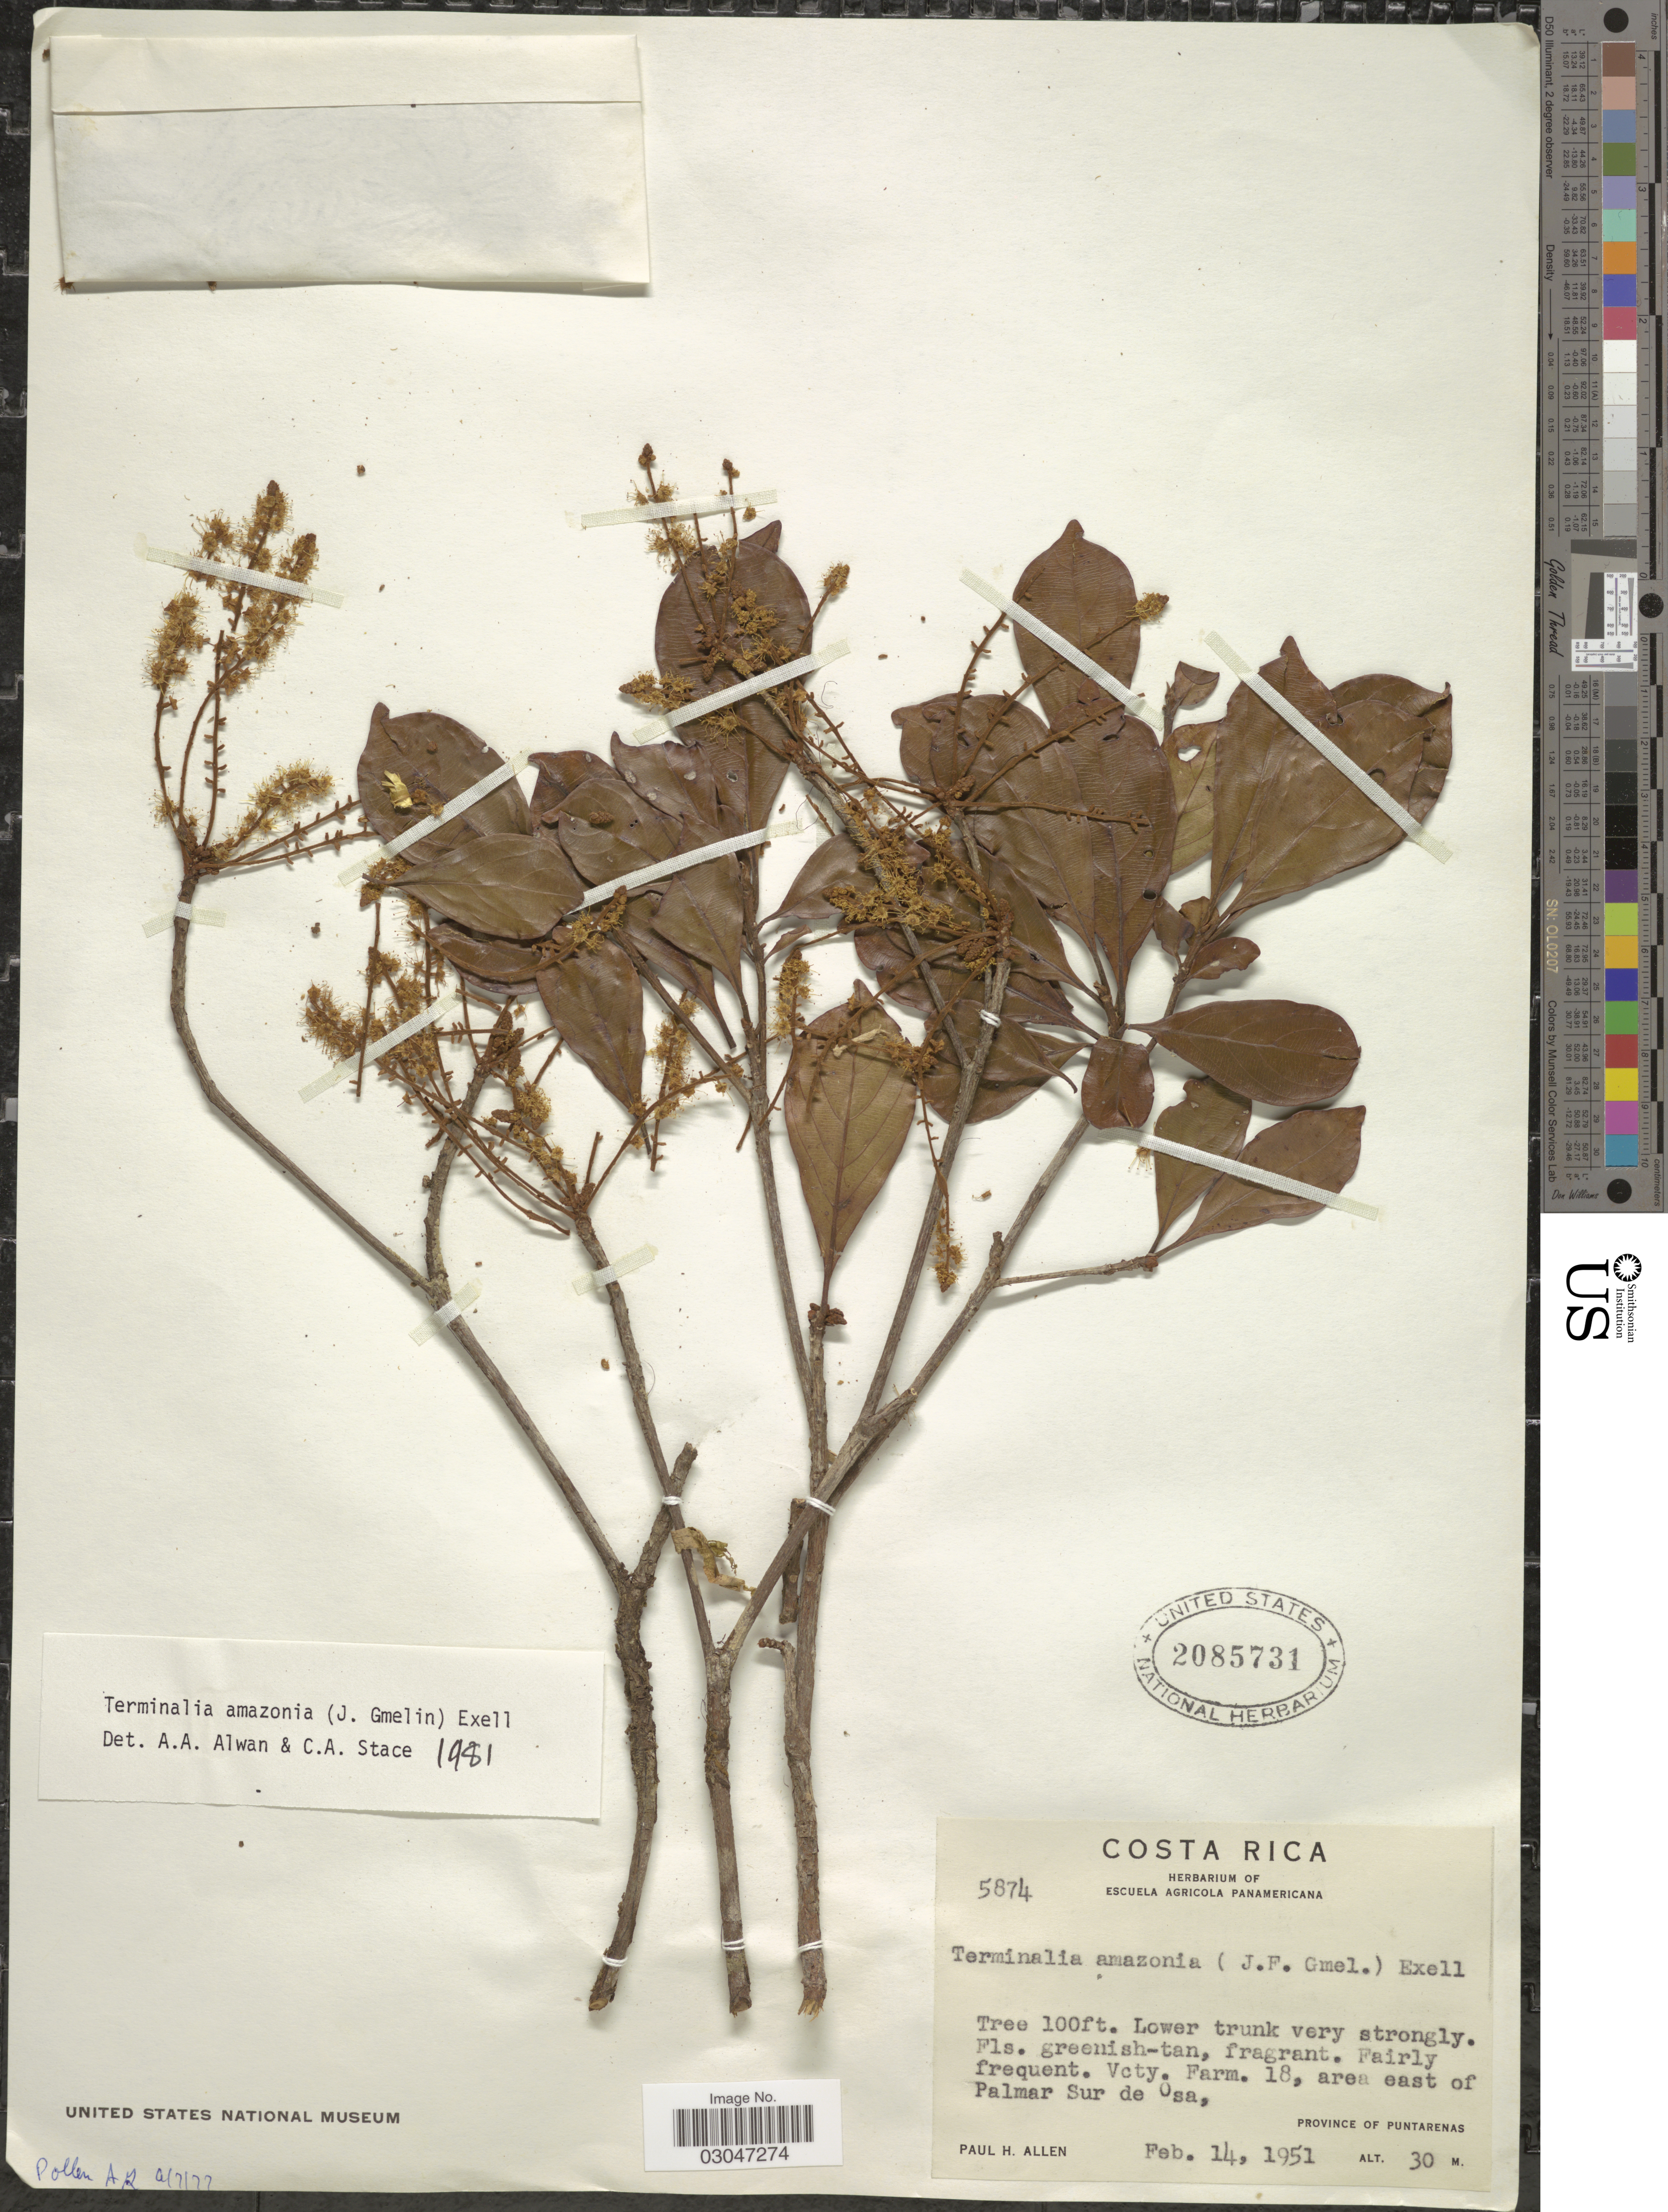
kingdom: Plantae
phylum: Tracheophyta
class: Magnoliopsida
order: Myrtales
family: Combretaceae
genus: Terminalia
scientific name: Terminalia amazonia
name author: (J.F. Gmel.) Exell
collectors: P. H. Allen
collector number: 5874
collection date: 1951-02-14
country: Costa Rica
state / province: Puntarenas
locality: Fairly frequent. Vcty. Farm. 18, area east of Palmar Sur de Osa.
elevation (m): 30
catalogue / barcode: US 2085731